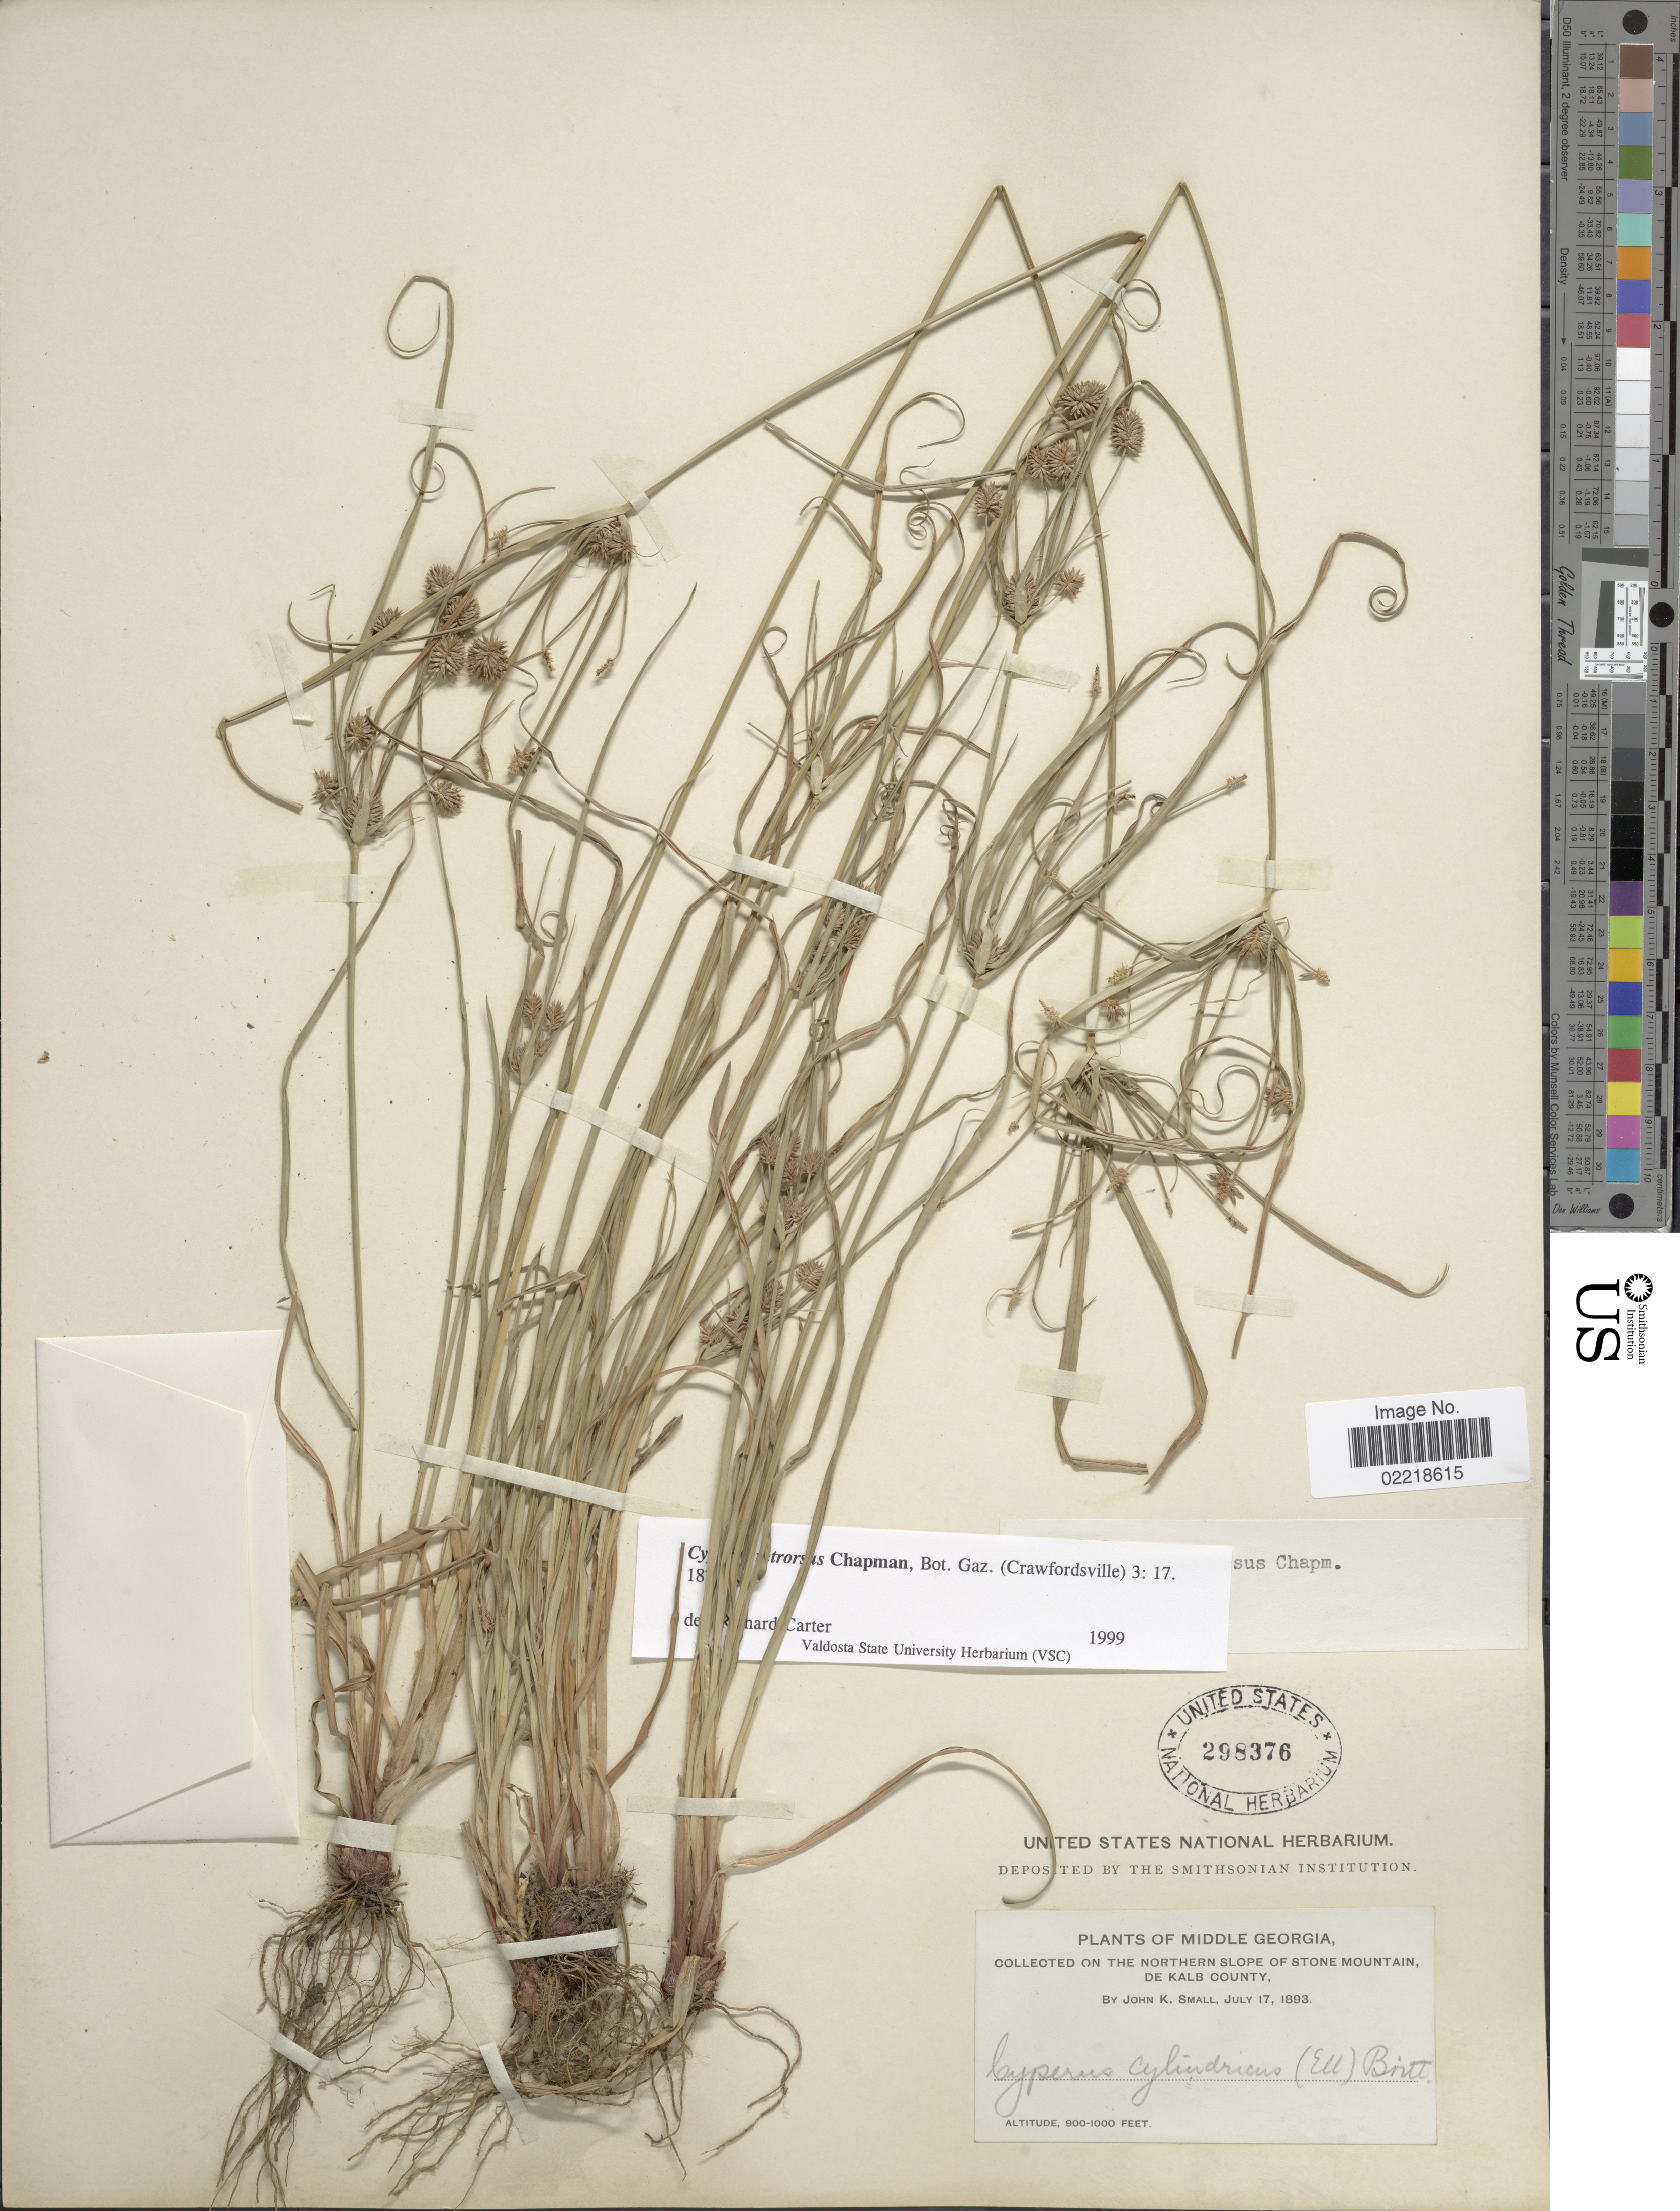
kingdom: Plantae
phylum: Tracheophyta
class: Liliopsida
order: Poales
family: Cyperaceae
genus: Cyperus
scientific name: Cyperus retrorsus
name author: Chapm.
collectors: J. K. Small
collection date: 1893-07-17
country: United States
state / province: Georgia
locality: Middle Georgia, on the Northern Slope of Stone Mountain, De Kalb County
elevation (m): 274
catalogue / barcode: US 298376